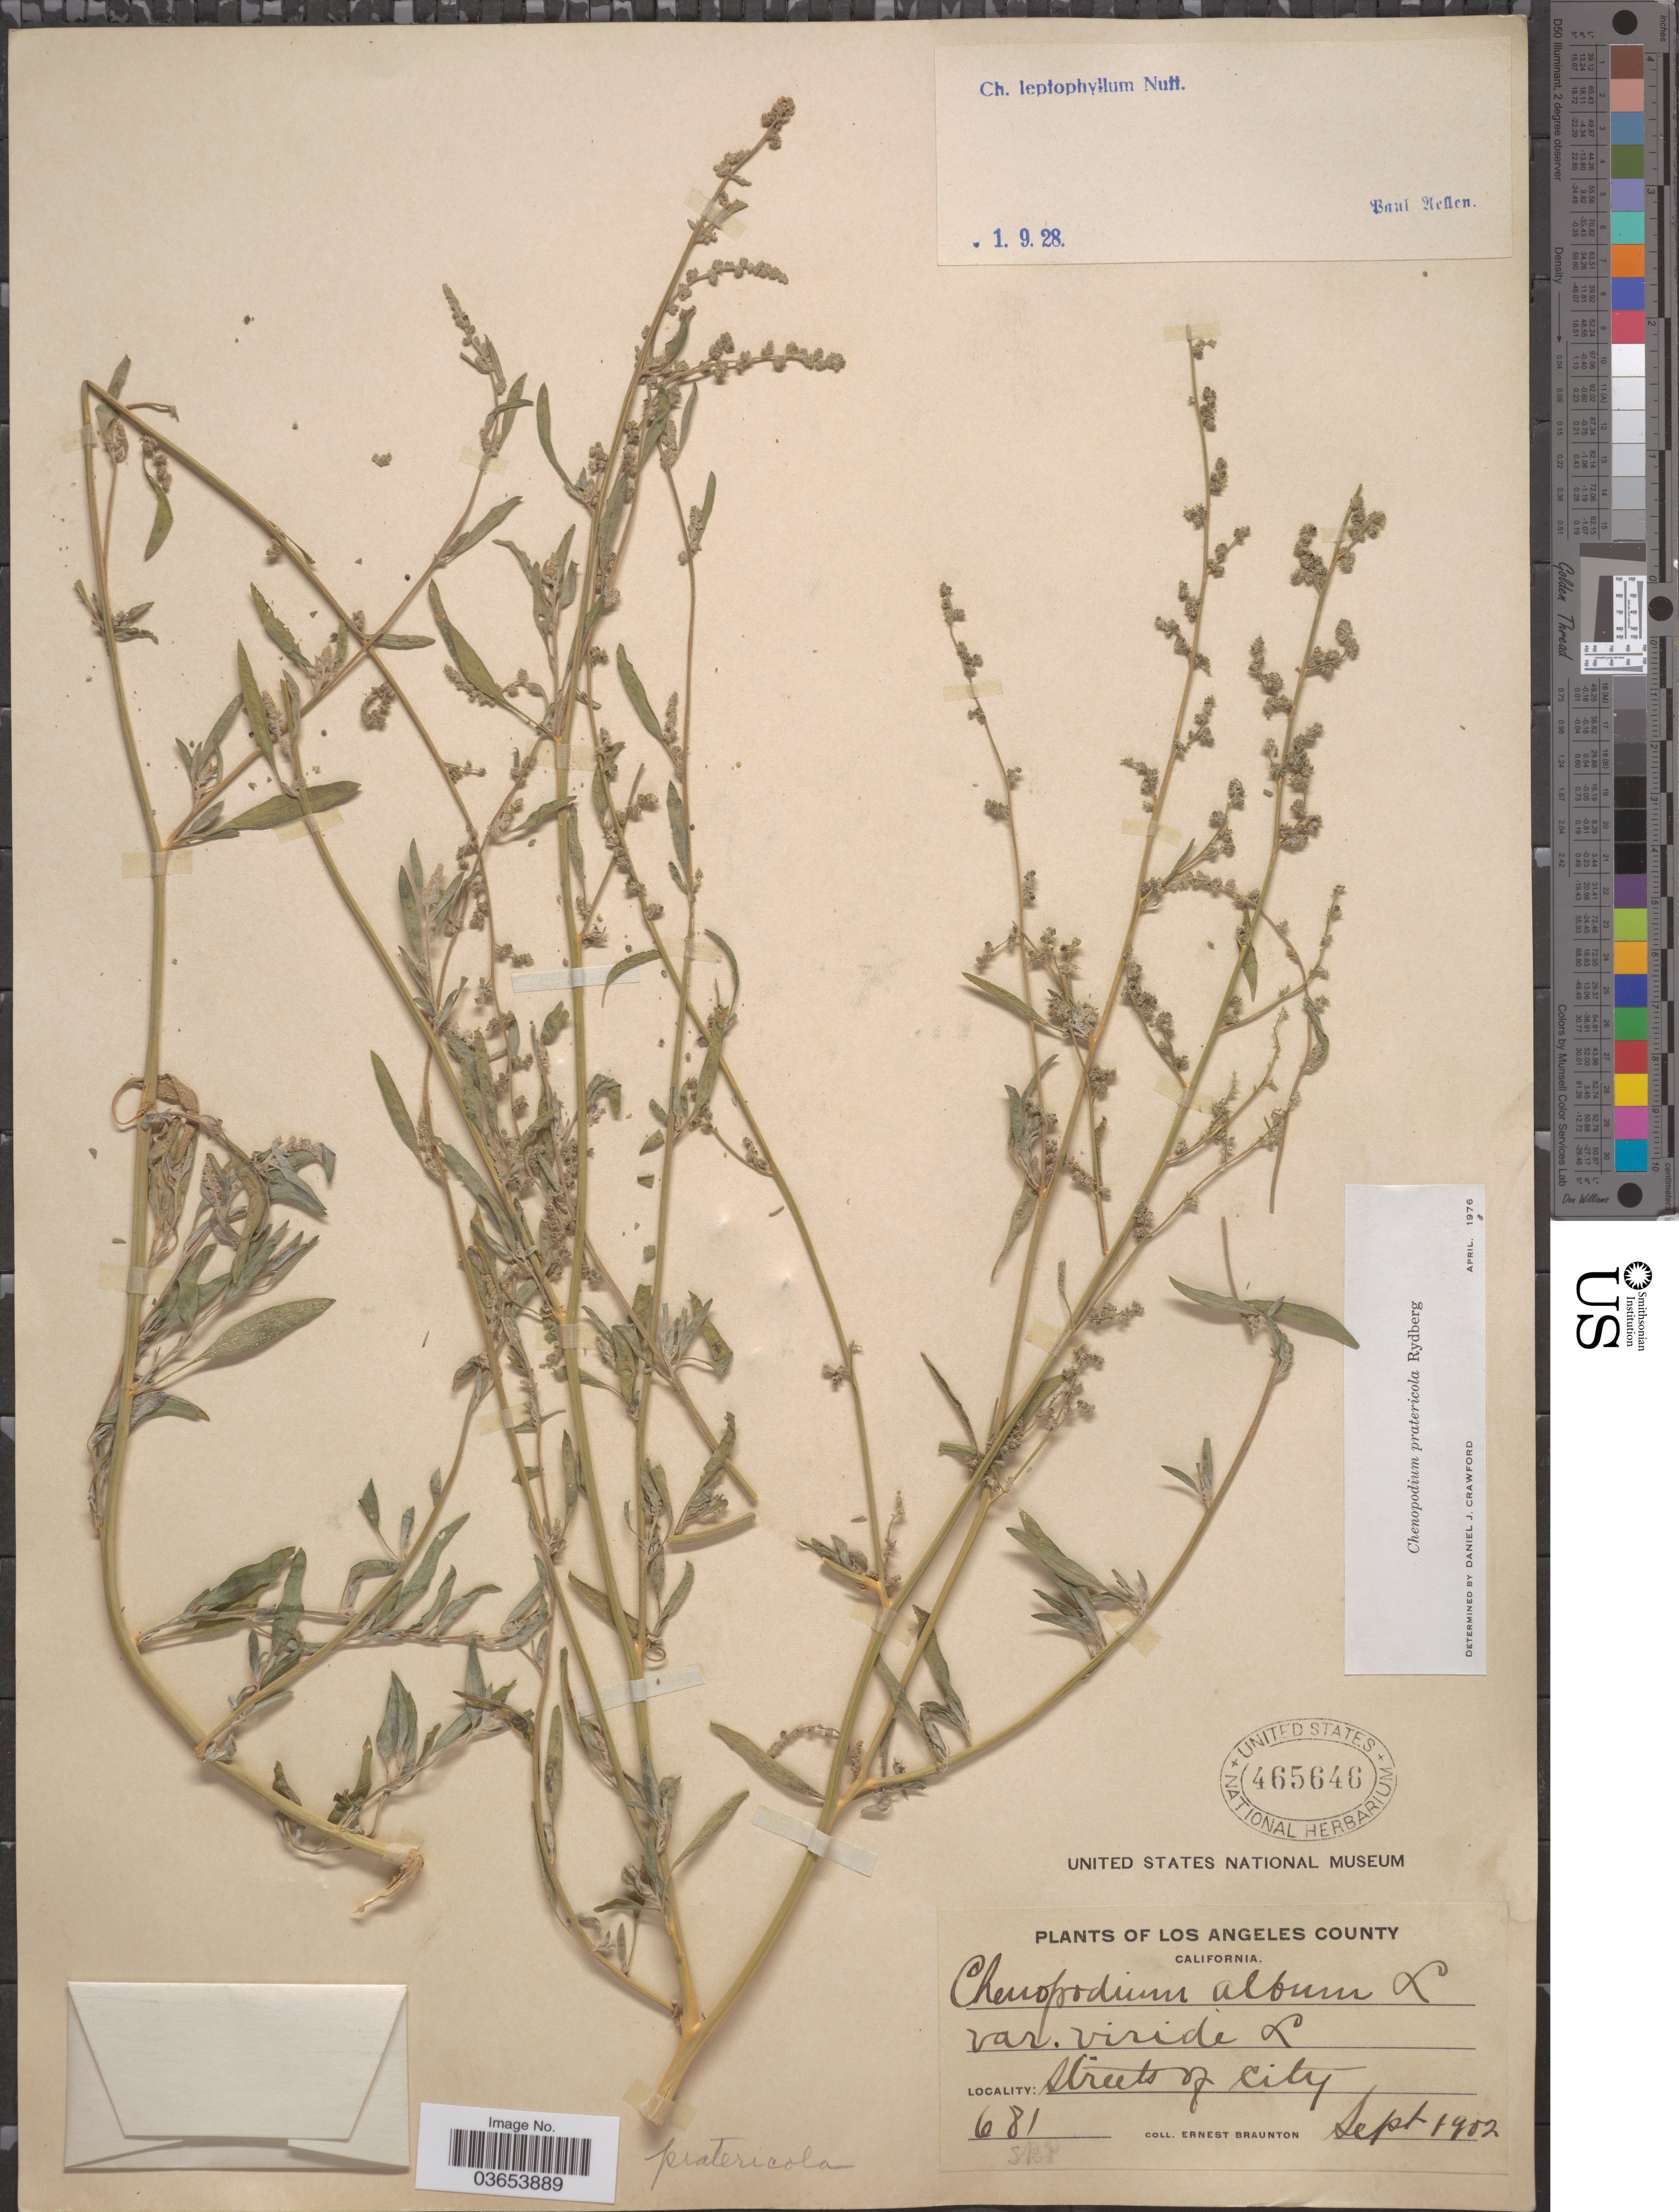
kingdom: Plantae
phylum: Tracheophyta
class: Magnoliopsida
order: Caryophyllales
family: Amaranthaceae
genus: Chenopodium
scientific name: Chenopodium pratericola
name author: Rydb.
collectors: E. Braunton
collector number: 681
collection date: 1902-09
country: United States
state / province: California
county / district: Los Angeles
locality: Los Angeles County. Streets of city.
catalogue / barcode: US 465646